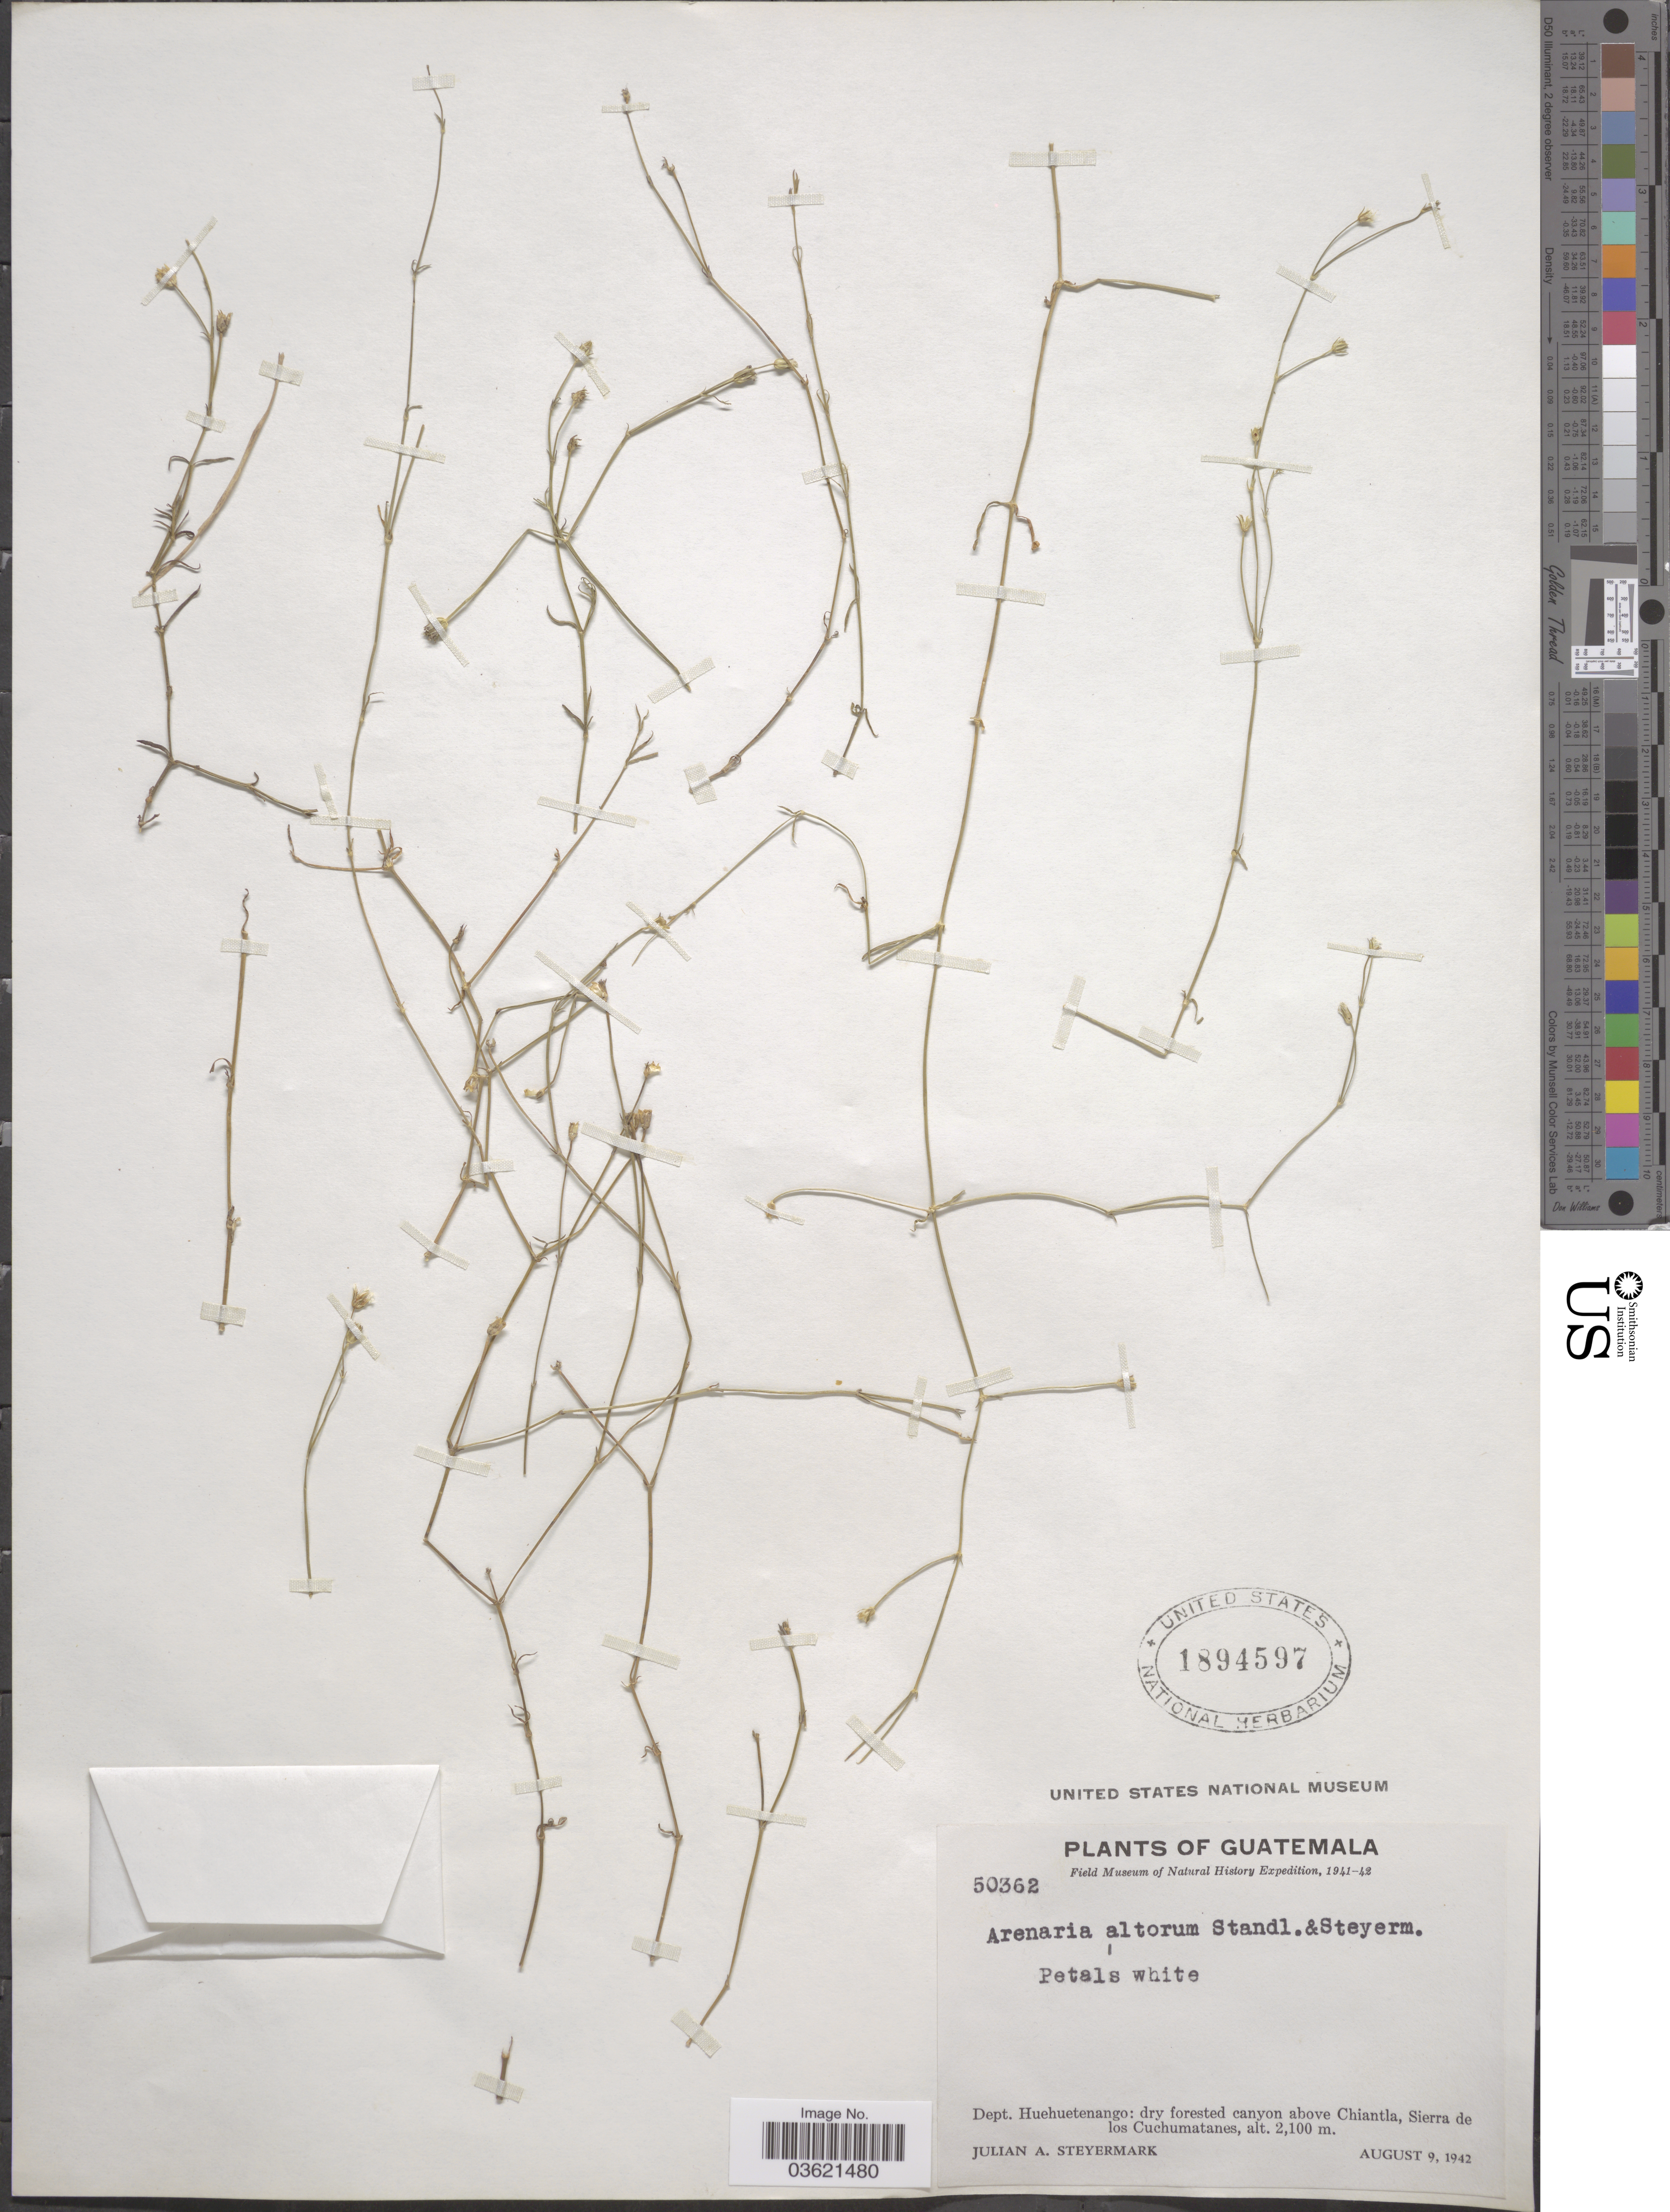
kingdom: Plantae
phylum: Tracheophyta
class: Magnoliopsida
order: Caryophyllales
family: Caryophyllaceae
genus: Arenaria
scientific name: Arenaria altorum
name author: Standl. & Steyerm.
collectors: J. Steyermark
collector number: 50362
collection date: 1942-08-09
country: Guatemala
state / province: Huehuetenango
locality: Dept. Huehuetenango: dry forested canyon above Chiantla, Sierra de los Cuchumatanes.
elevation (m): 2100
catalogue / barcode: US 1894597